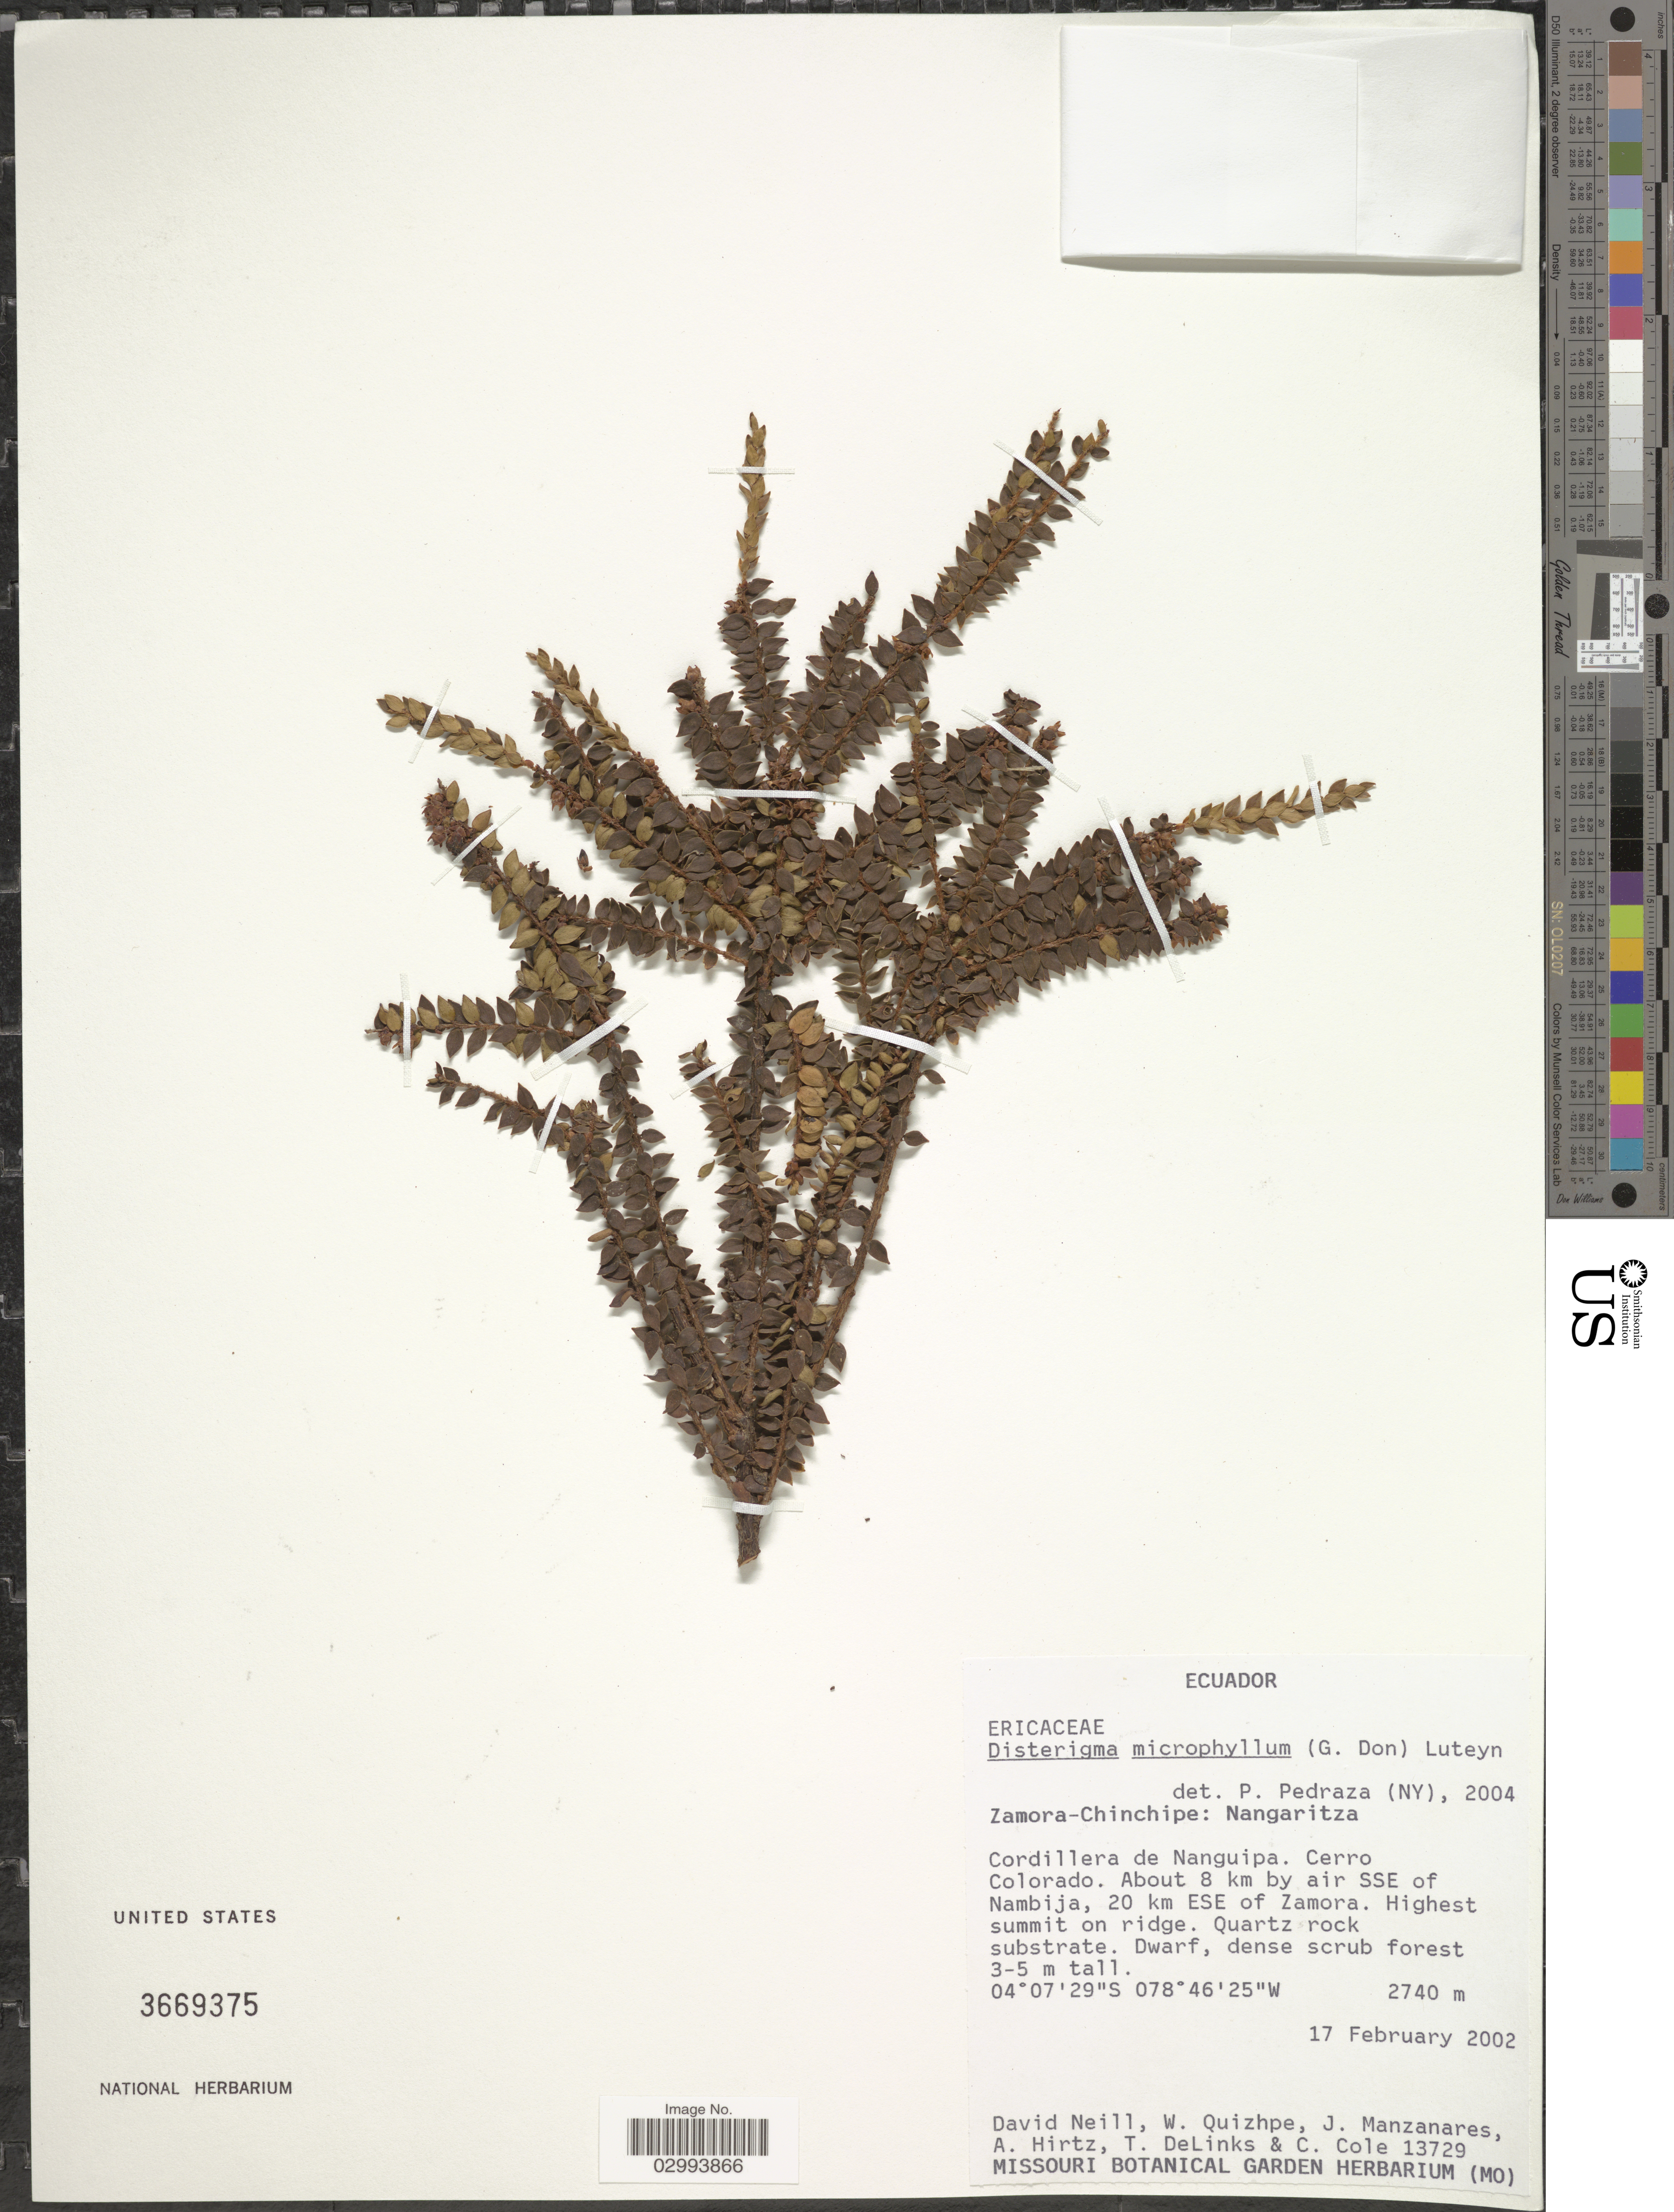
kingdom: Plantae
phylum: Tracheophyta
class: Magnoliopsida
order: Ericales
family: Ericaceae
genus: Disterigma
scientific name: Disterigma microphyllum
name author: (G. Don) Luteyn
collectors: D. Neill, W. Quizhpe, J. Manzanares, A. Hirtz & et al.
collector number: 13729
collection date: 2002-02-17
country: Ecuador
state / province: Zamora-Chinchipe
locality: Nangaritza. Cordillera de Nanguipa. Cerro Colorado. About 8 km by air SSE of Nambija, 20 km ESE of Zamora. Highest summit on ridge.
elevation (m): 2740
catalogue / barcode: US 3669375